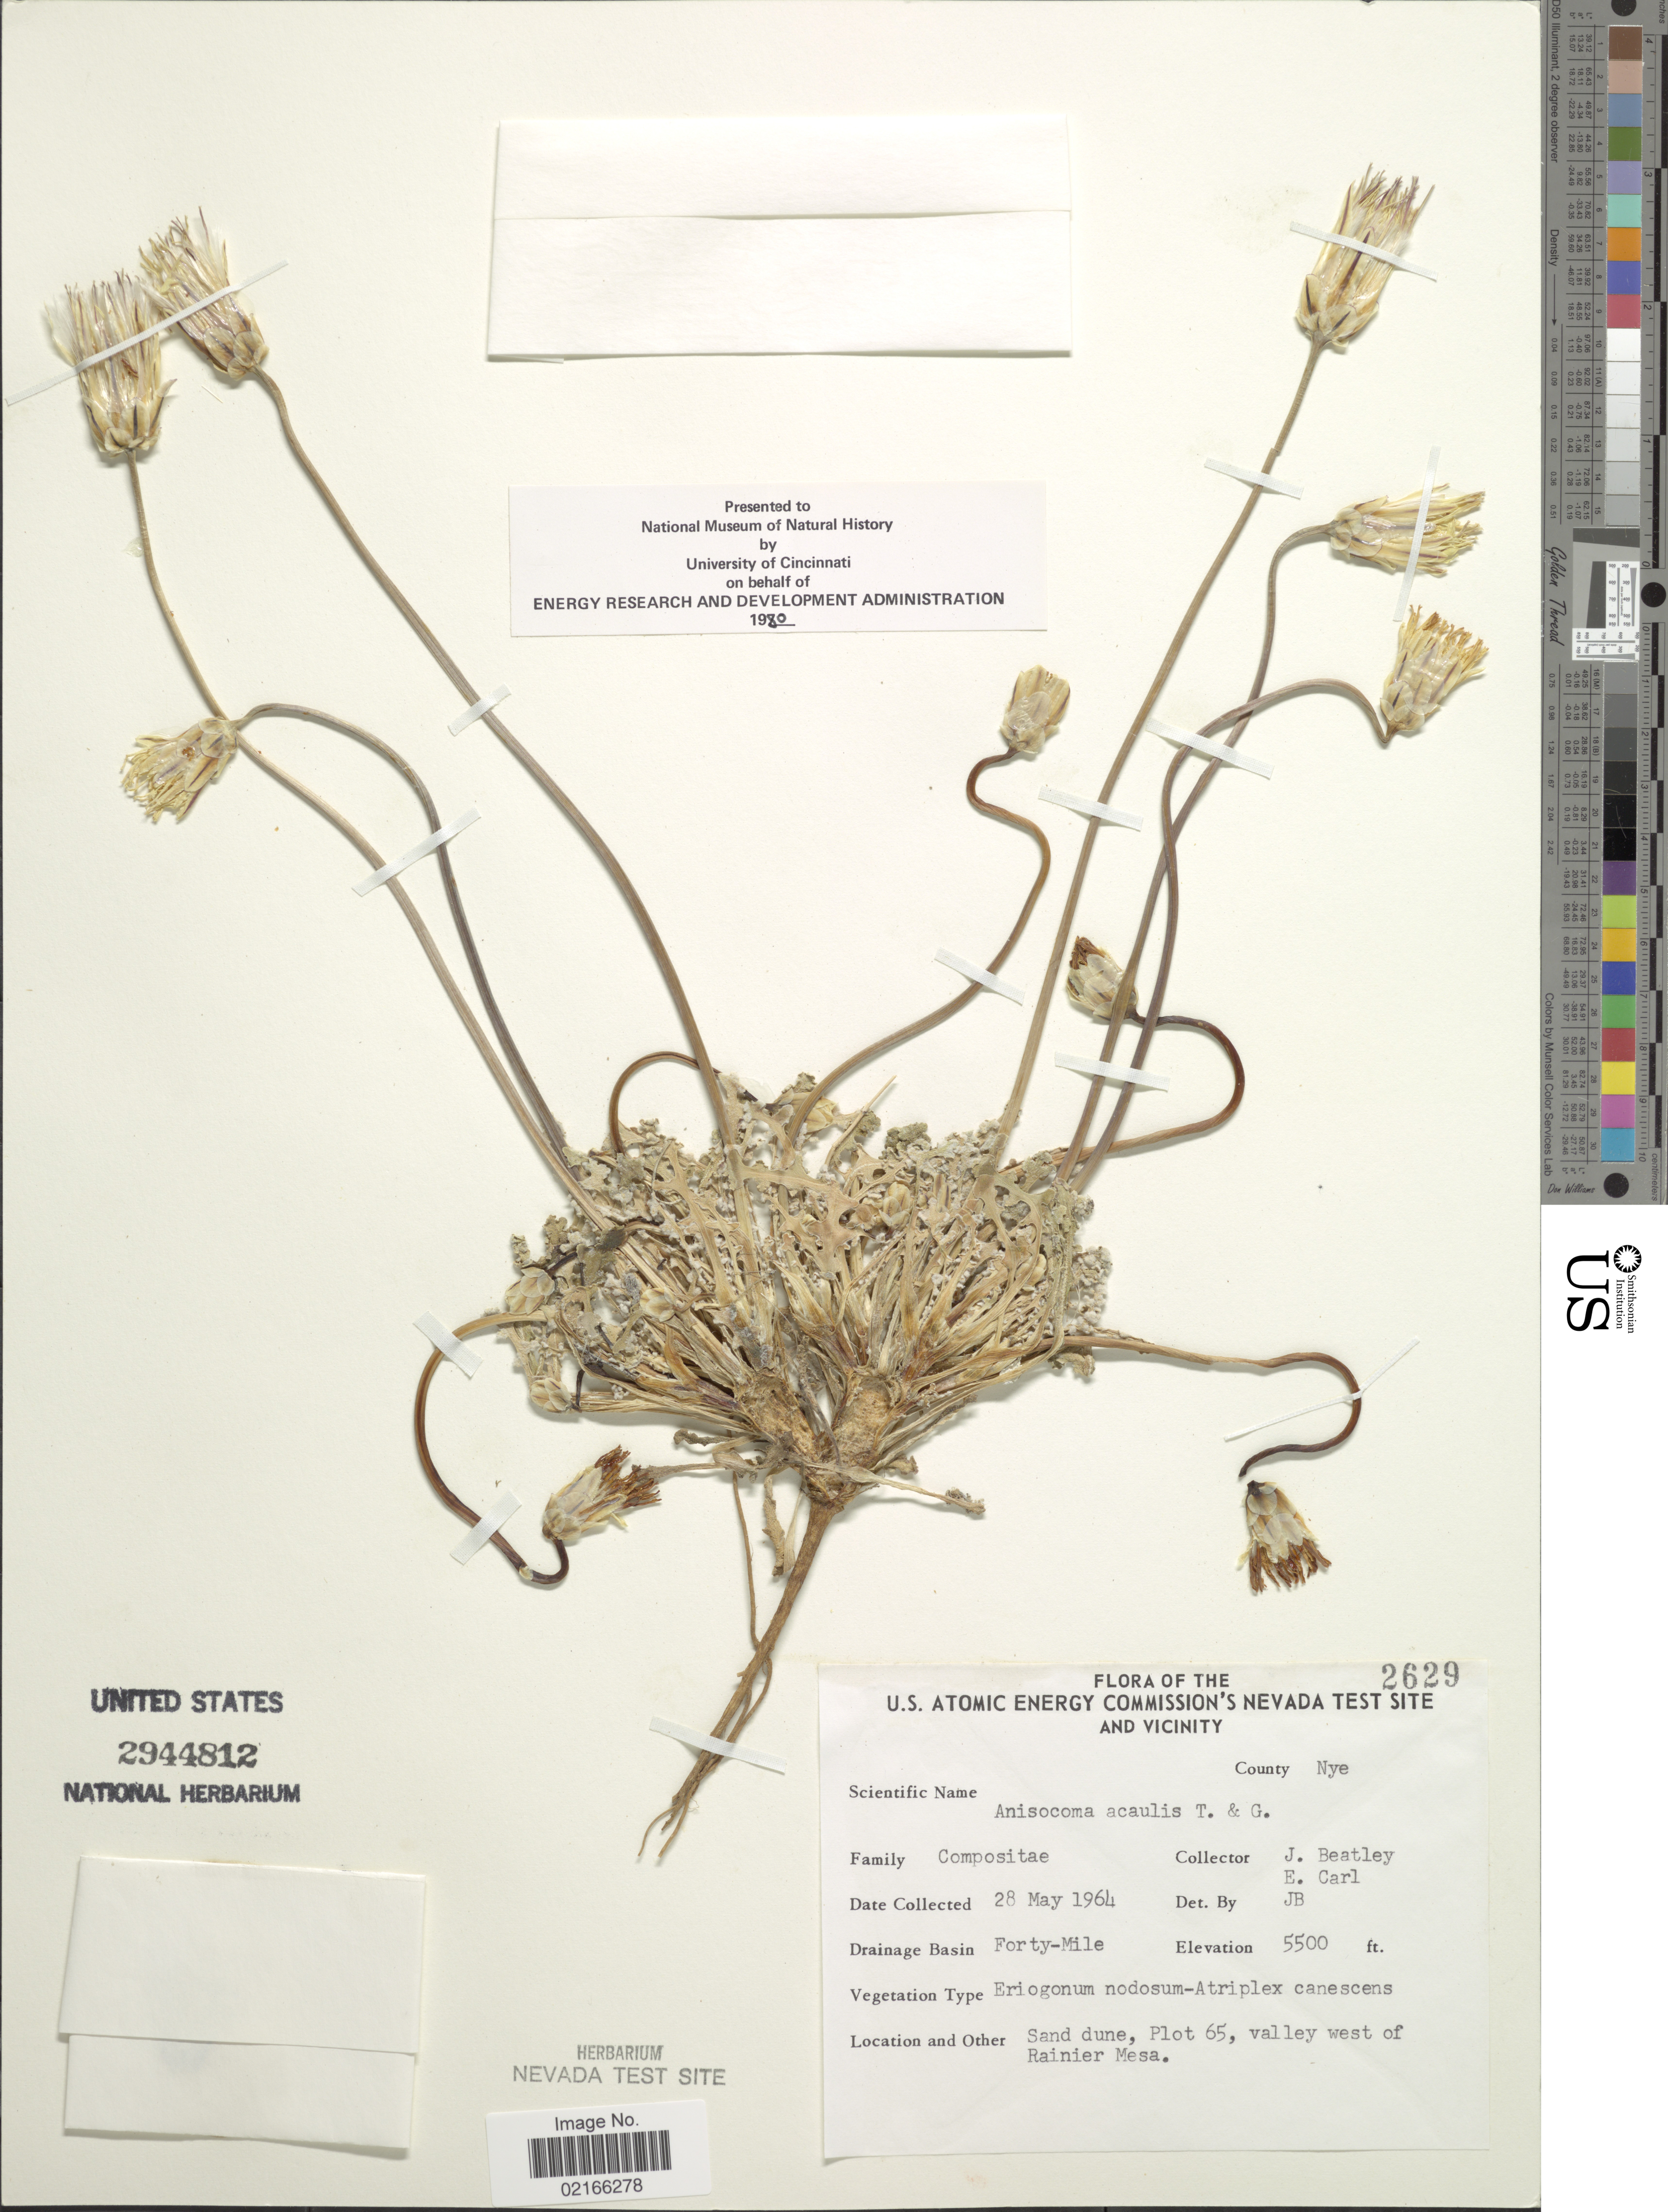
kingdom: Plantae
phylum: Tracheophyta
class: Magnoliopsida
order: Asterales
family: Asteraceae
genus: Anisocoma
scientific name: Anisocoma acaulis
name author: Torr. & A. Gray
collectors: J. C. Beatley & E. Carl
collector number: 2629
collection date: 1964-05-28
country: United States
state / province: Nevada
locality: U. S. Atomic Energy Commission's Nevada Test Site and vicinity. County Nye. Drainage Basin Forty-Mile. Plot 65, valley west of Rainier Mesa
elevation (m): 1676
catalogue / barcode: US 2944812